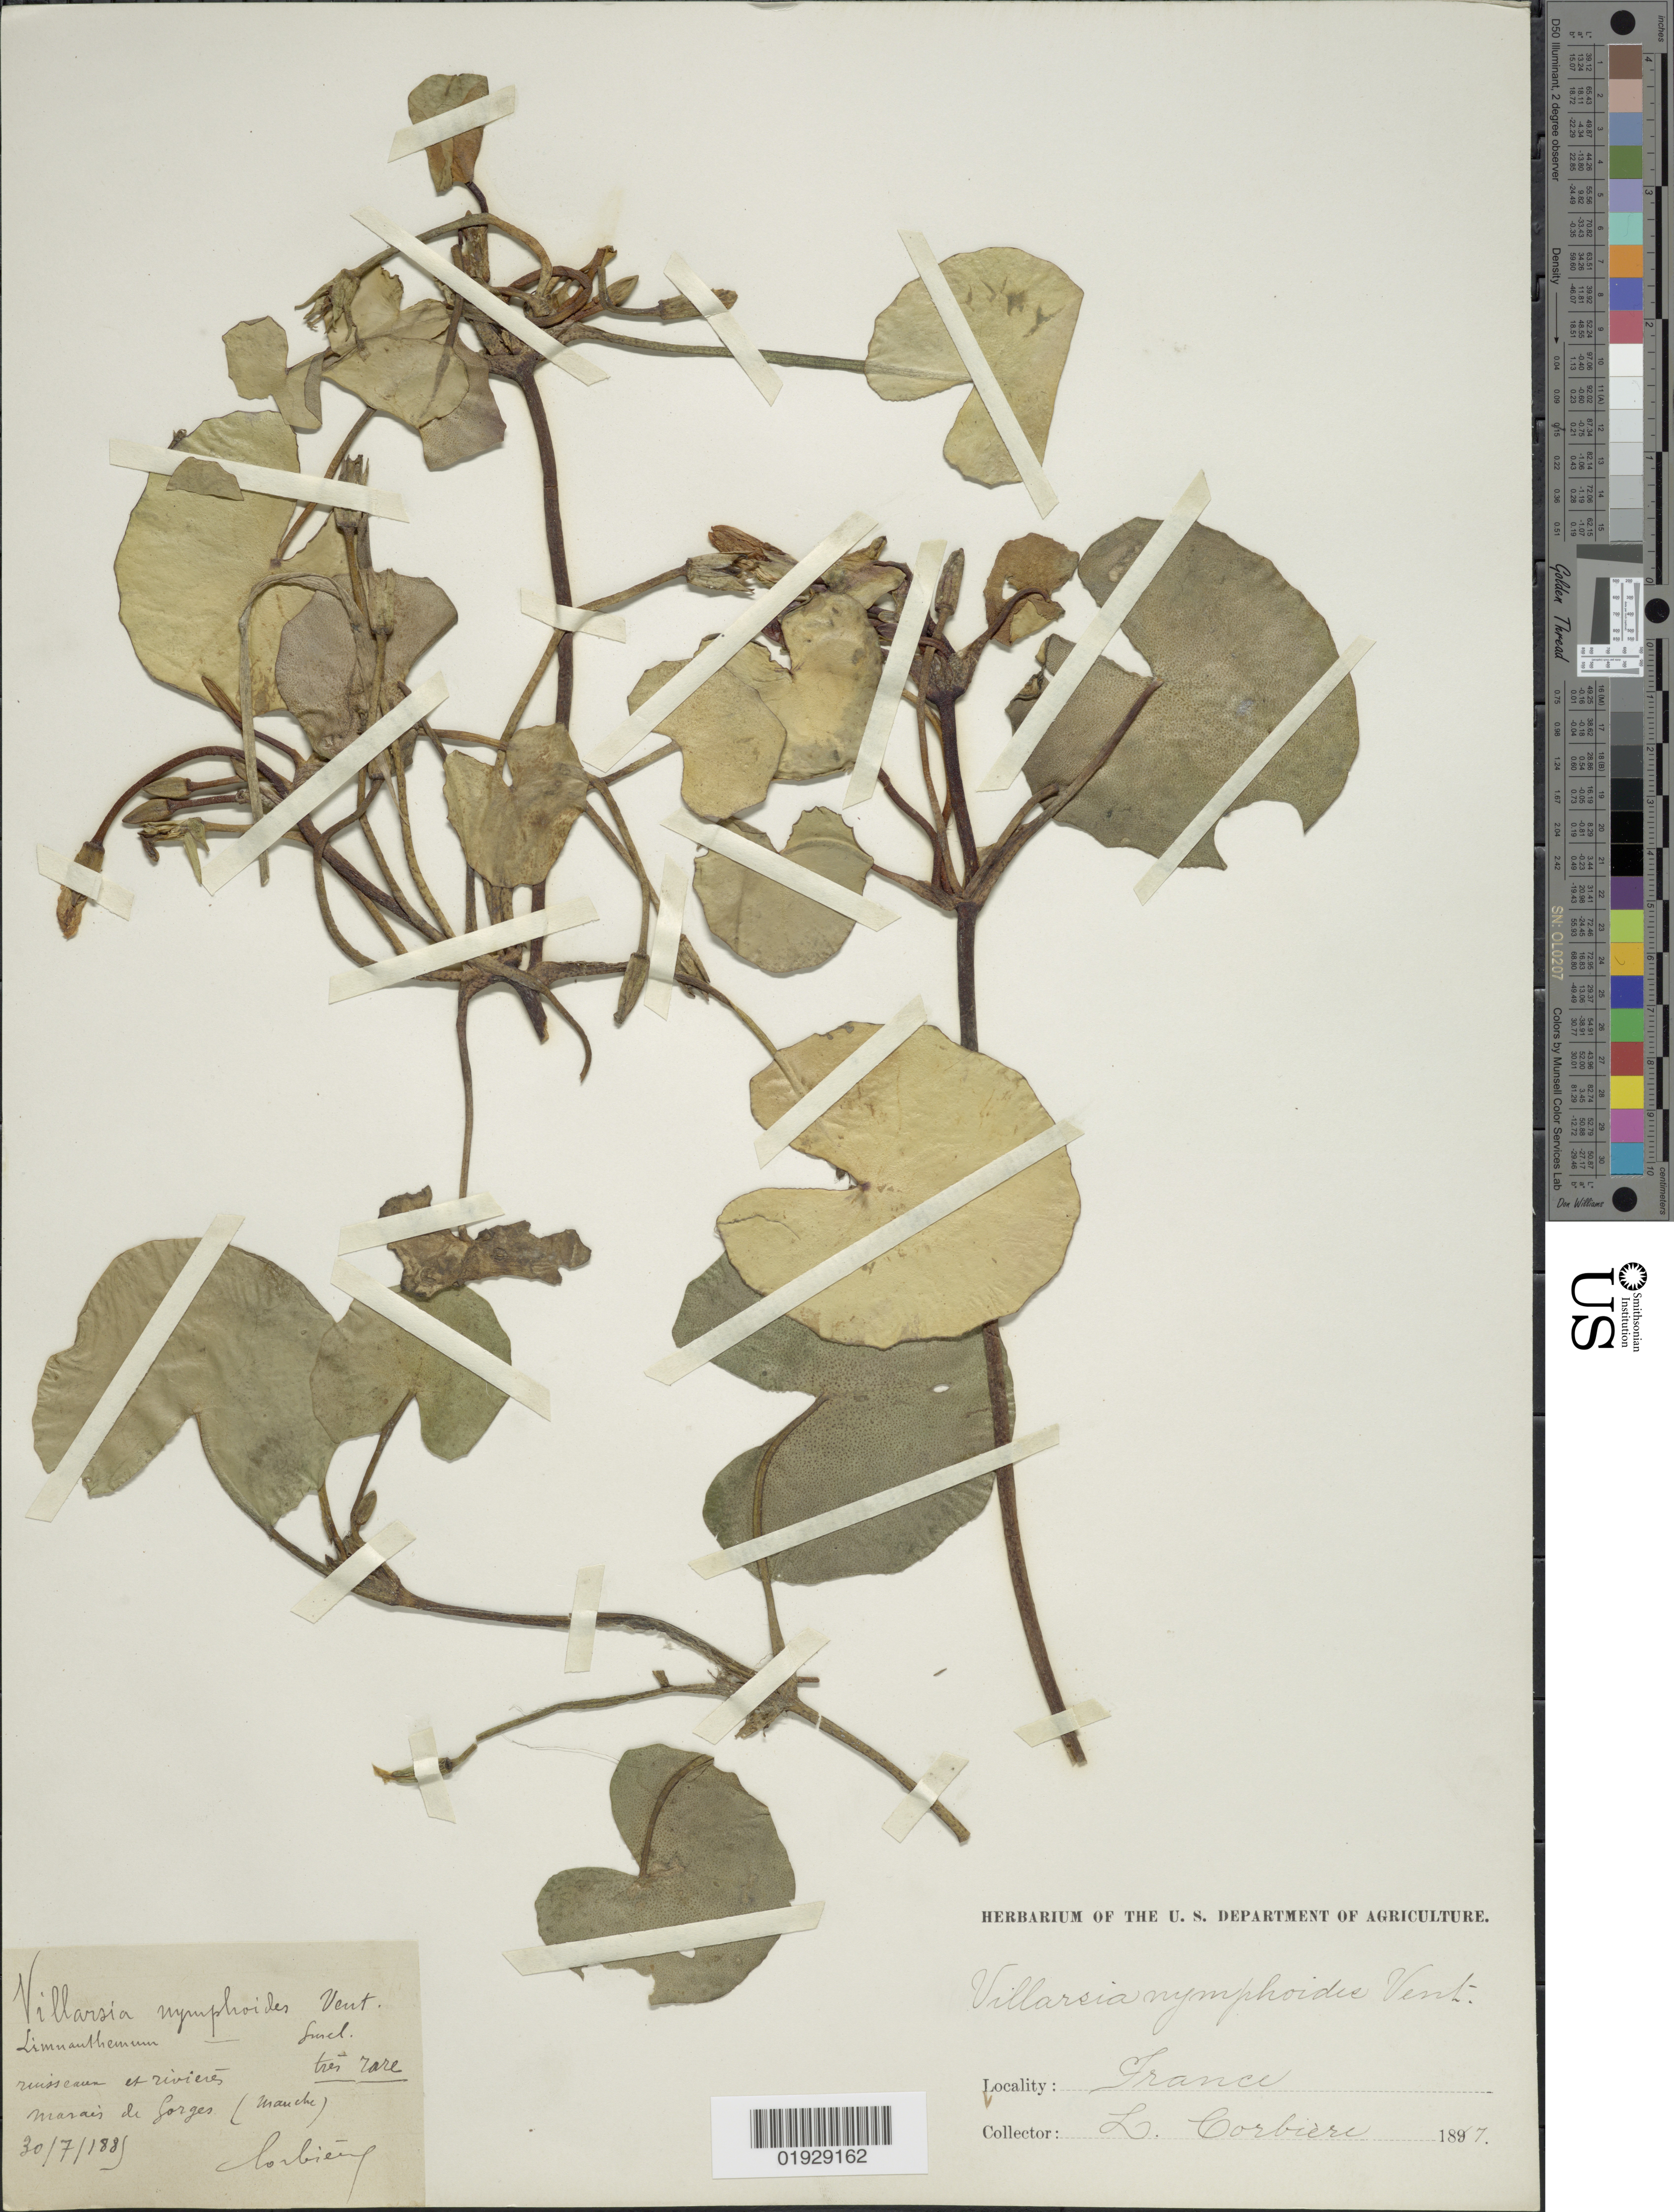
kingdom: Plantae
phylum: Tracheophyta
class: Magnoliopsida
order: Asterales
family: Menyanthaceae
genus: Nymphoides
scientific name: Nymphoides nymphaeoides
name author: (L.) Britton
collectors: L. Corbière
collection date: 1885-07-30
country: France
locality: Marais de Gorges (manche [interpreted]).